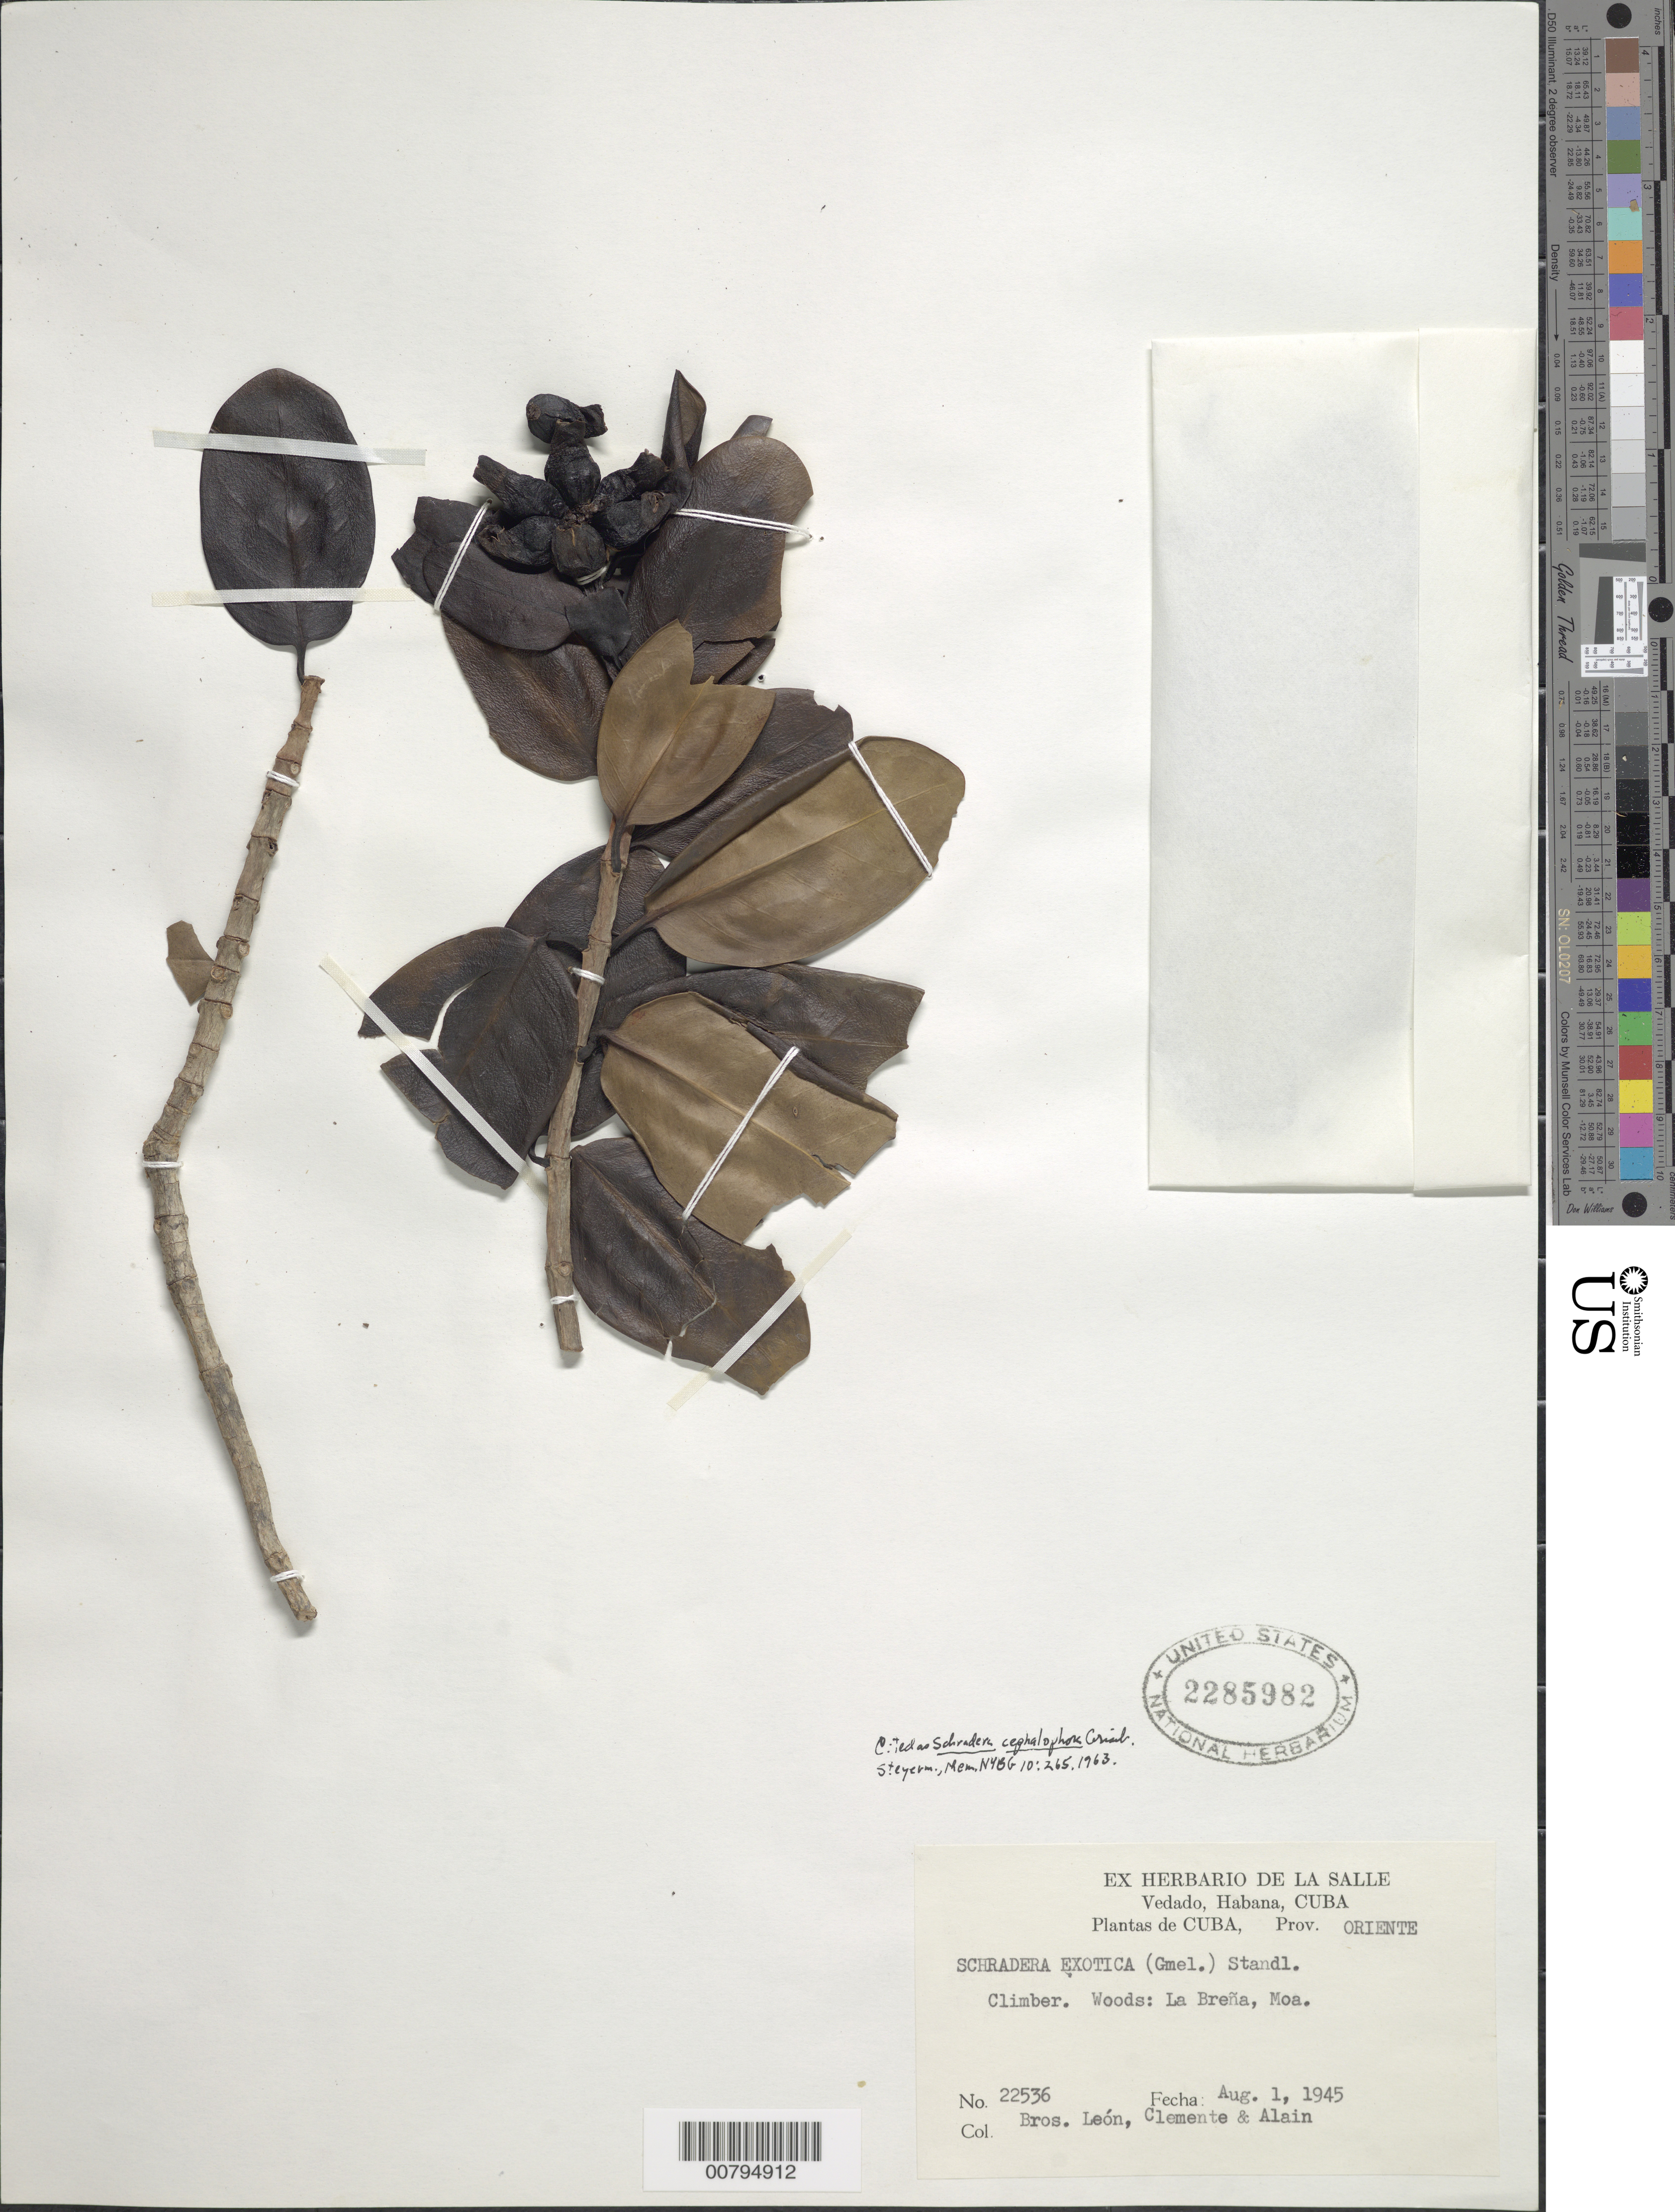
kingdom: Plantae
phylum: Tracheophyta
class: Magnoliopsida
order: Gentianales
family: Rubiaceae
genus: Schradera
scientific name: Schradera cephalophora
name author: Griseb.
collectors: Bro. León, Bro. Clemente & A. H. Liogier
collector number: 22536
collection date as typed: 01 Aug 1945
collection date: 1945-08-01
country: Cuba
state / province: Oriente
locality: La Brena, Moa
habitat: Woods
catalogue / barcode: US 2285982